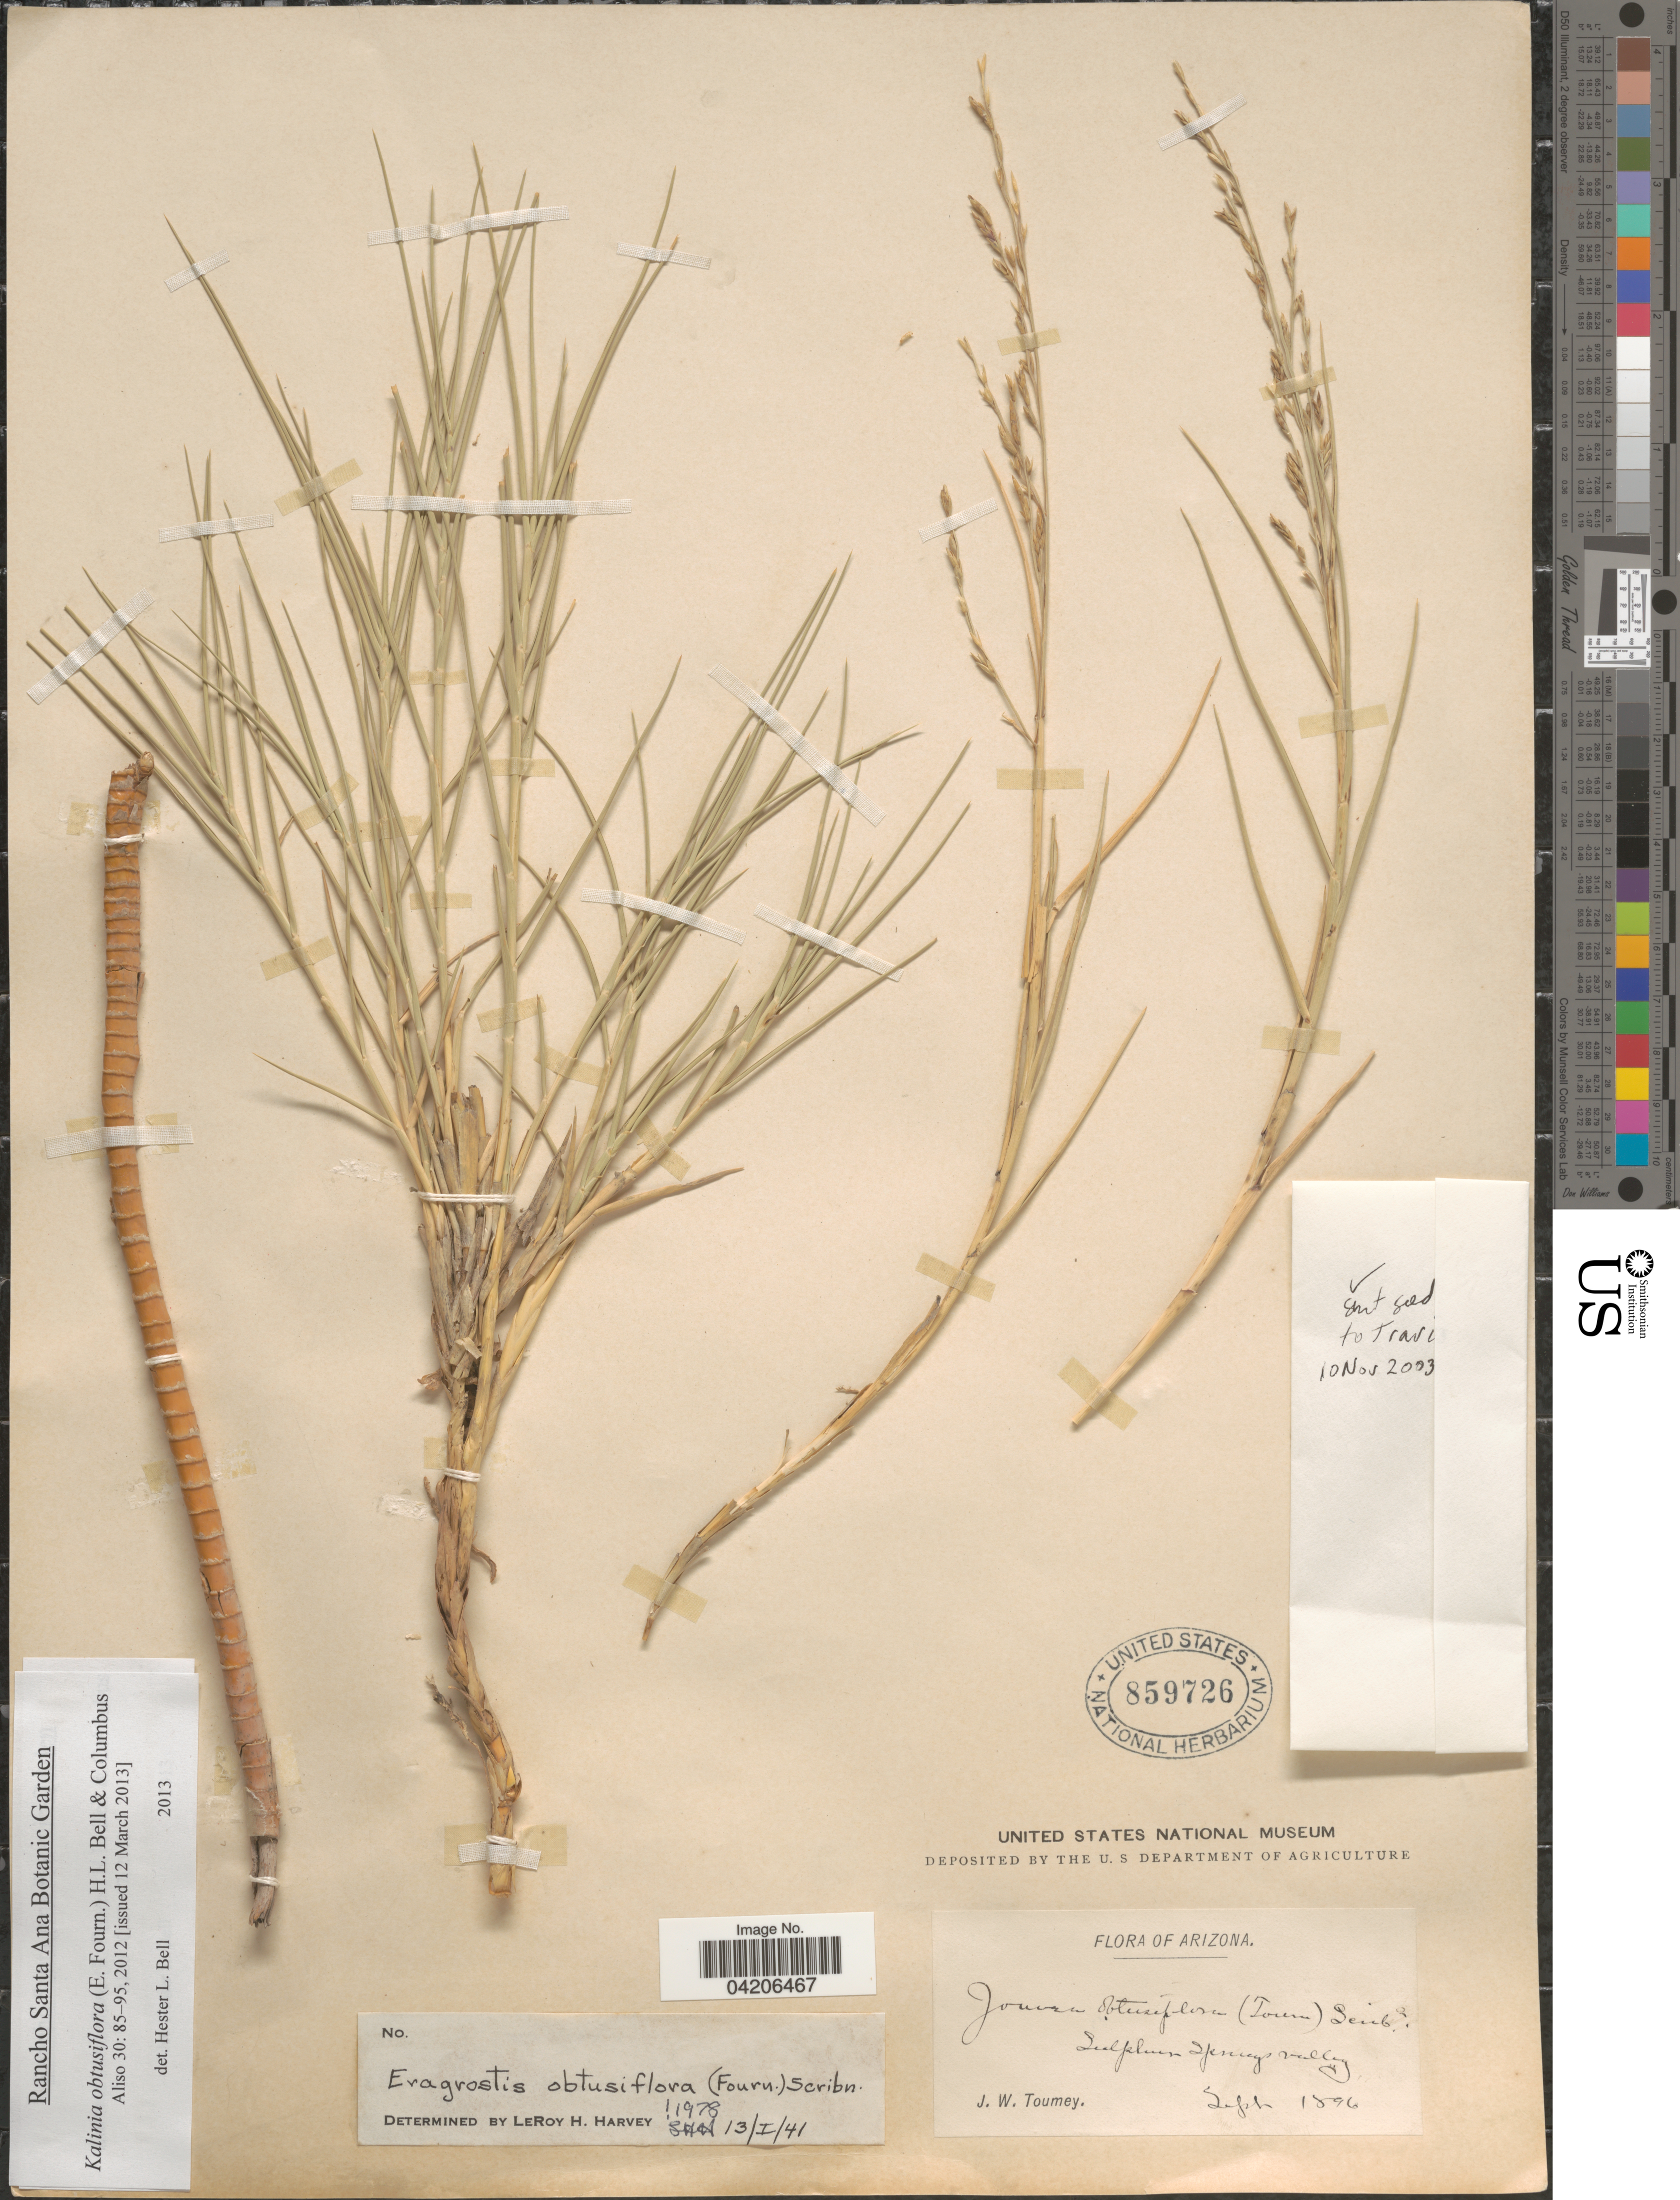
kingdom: Plantae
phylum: Tracheophyta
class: Liliopsida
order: Poales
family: Poaceae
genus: Kalinia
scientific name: Kalinia obtusiflora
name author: (E. Fourn.) H.L. Bell & Columbus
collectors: J. W. Toumey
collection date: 1896-09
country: United States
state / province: Arizona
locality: Sulphur Springs valley.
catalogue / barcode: US 859726